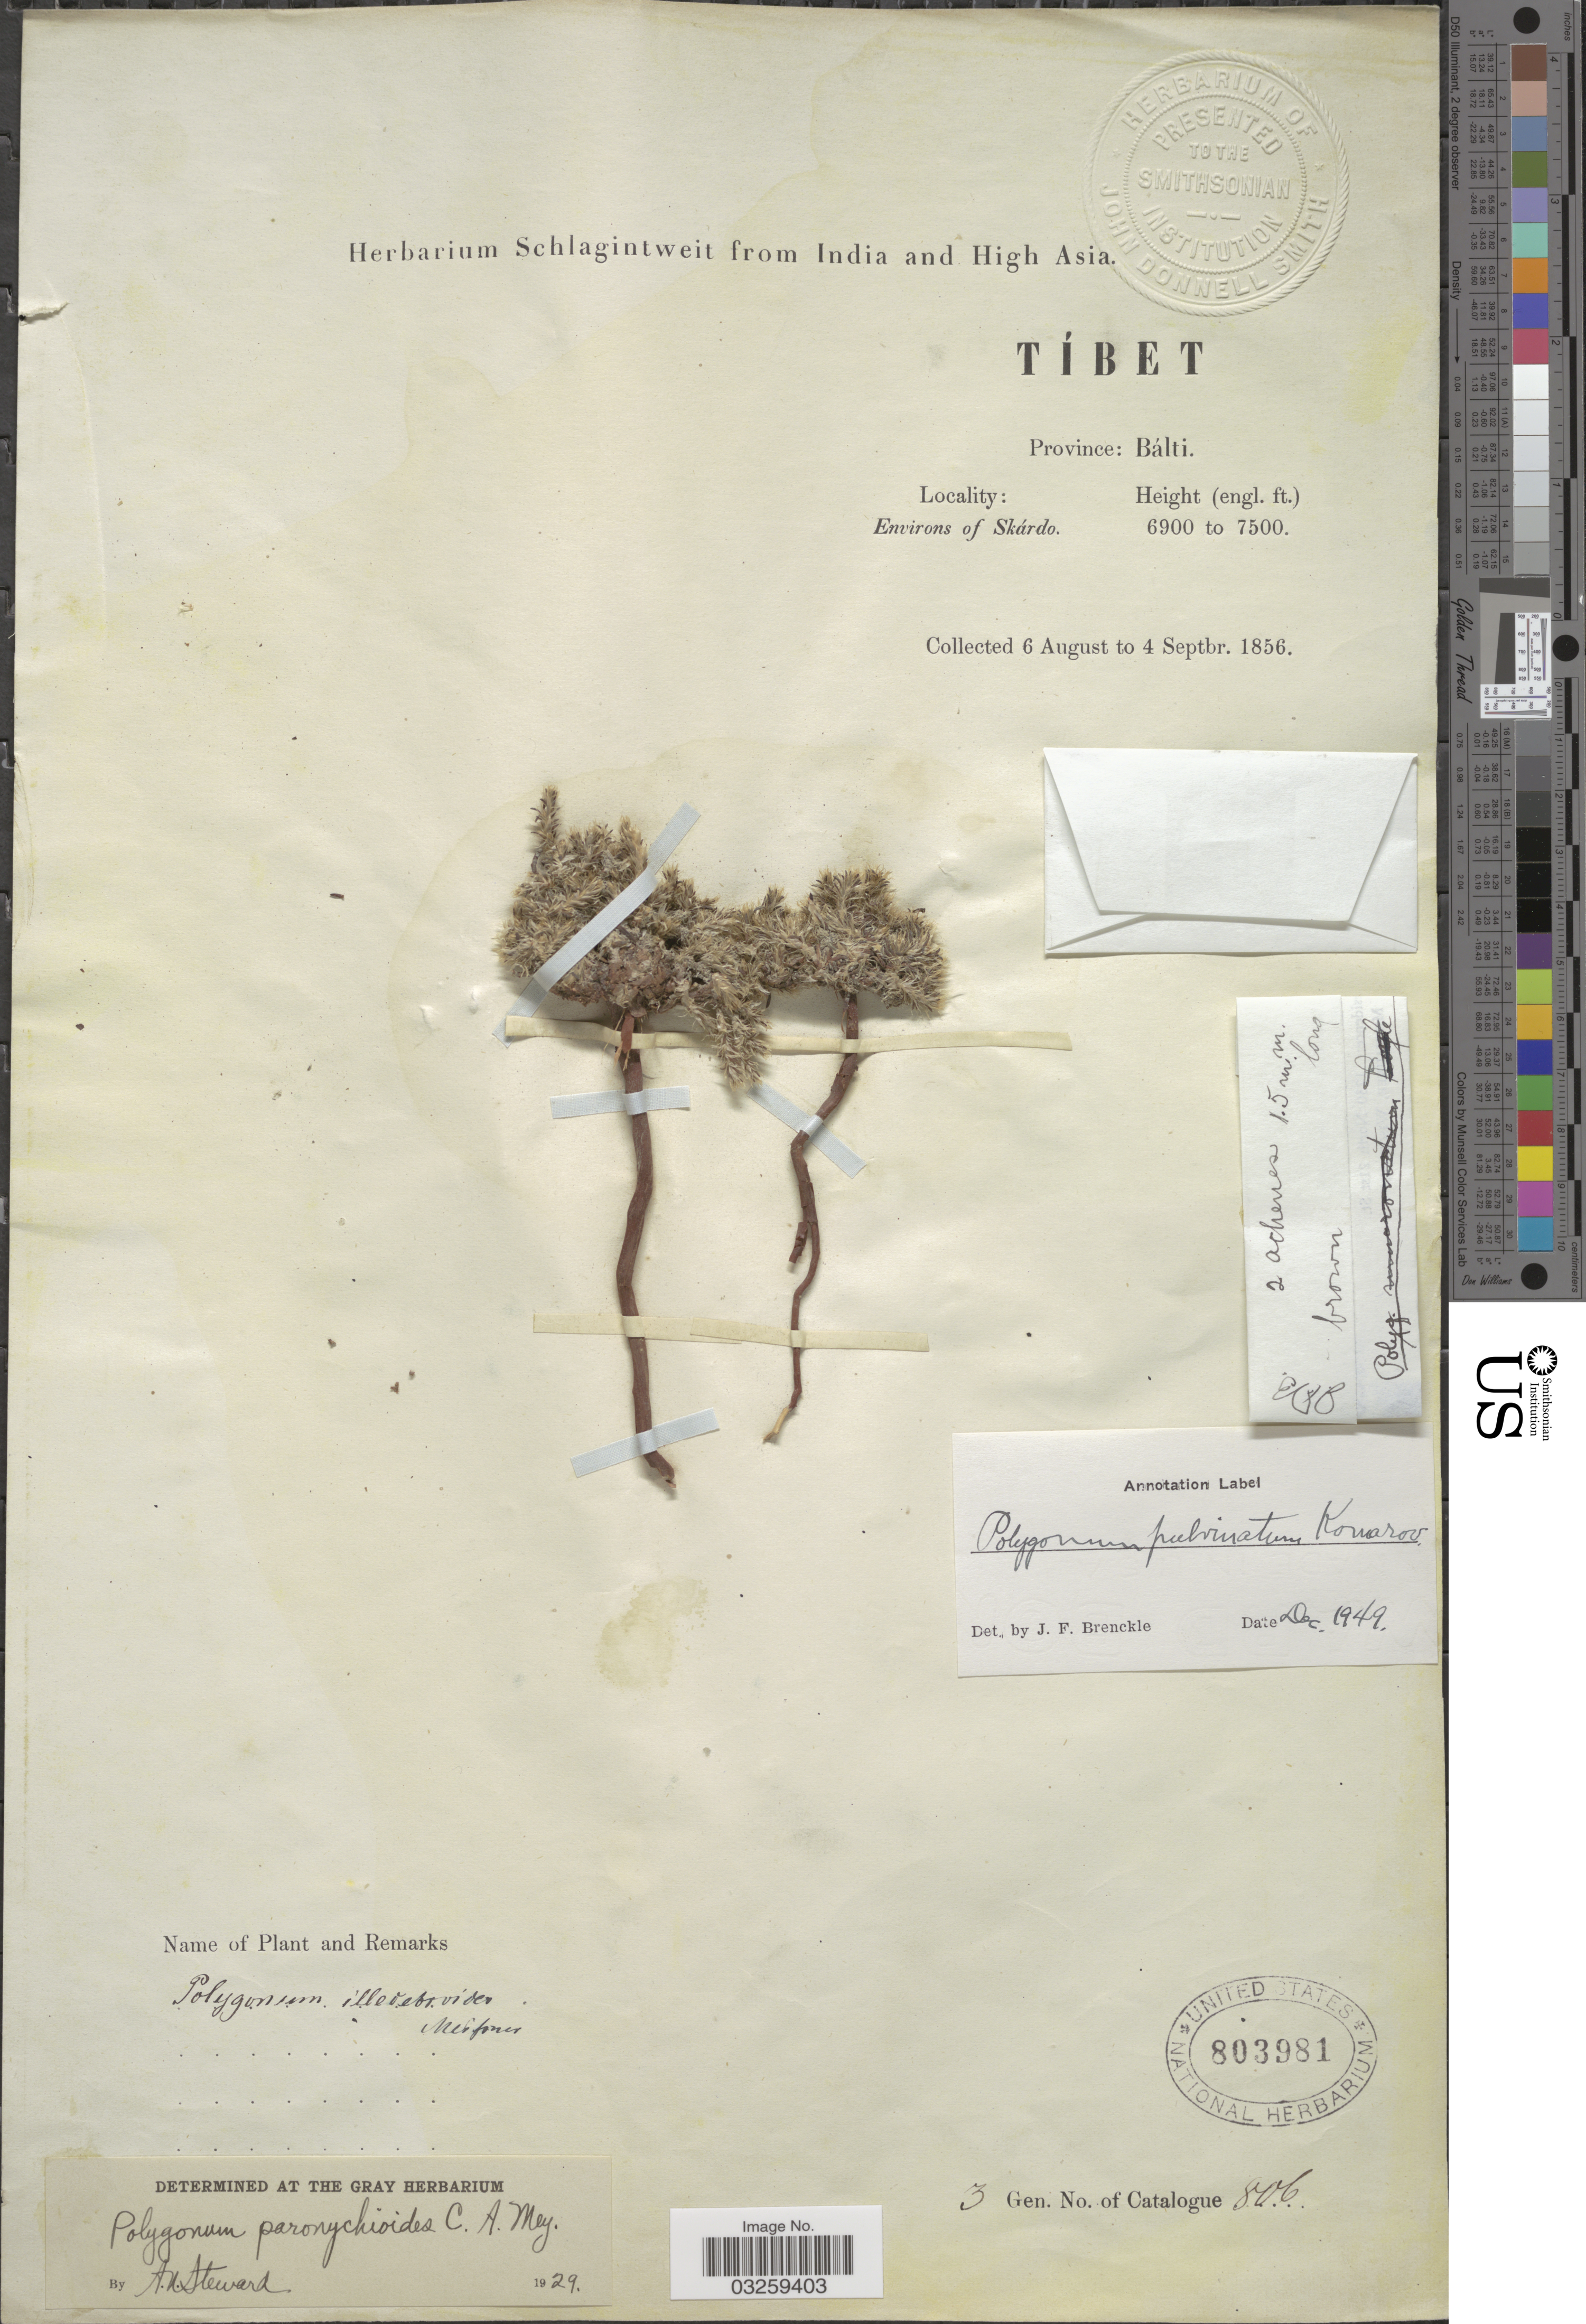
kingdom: Plantae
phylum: Tracheophyta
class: Magnoliopsida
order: Caryophyllales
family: Polygonaceae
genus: Polygonum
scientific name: Polygonum paronychioides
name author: C.A. Mey.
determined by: Strong, Mark T., (BOT), Smithsonian Institution - National Museum of Natural History (UNITED STATES)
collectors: ex herb. Schlagintweit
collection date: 1856-08-06/1856-09-04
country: China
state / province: Xizang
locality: Tíbet. Environs of Skárdo.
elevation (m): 2103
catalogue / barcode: US 803981